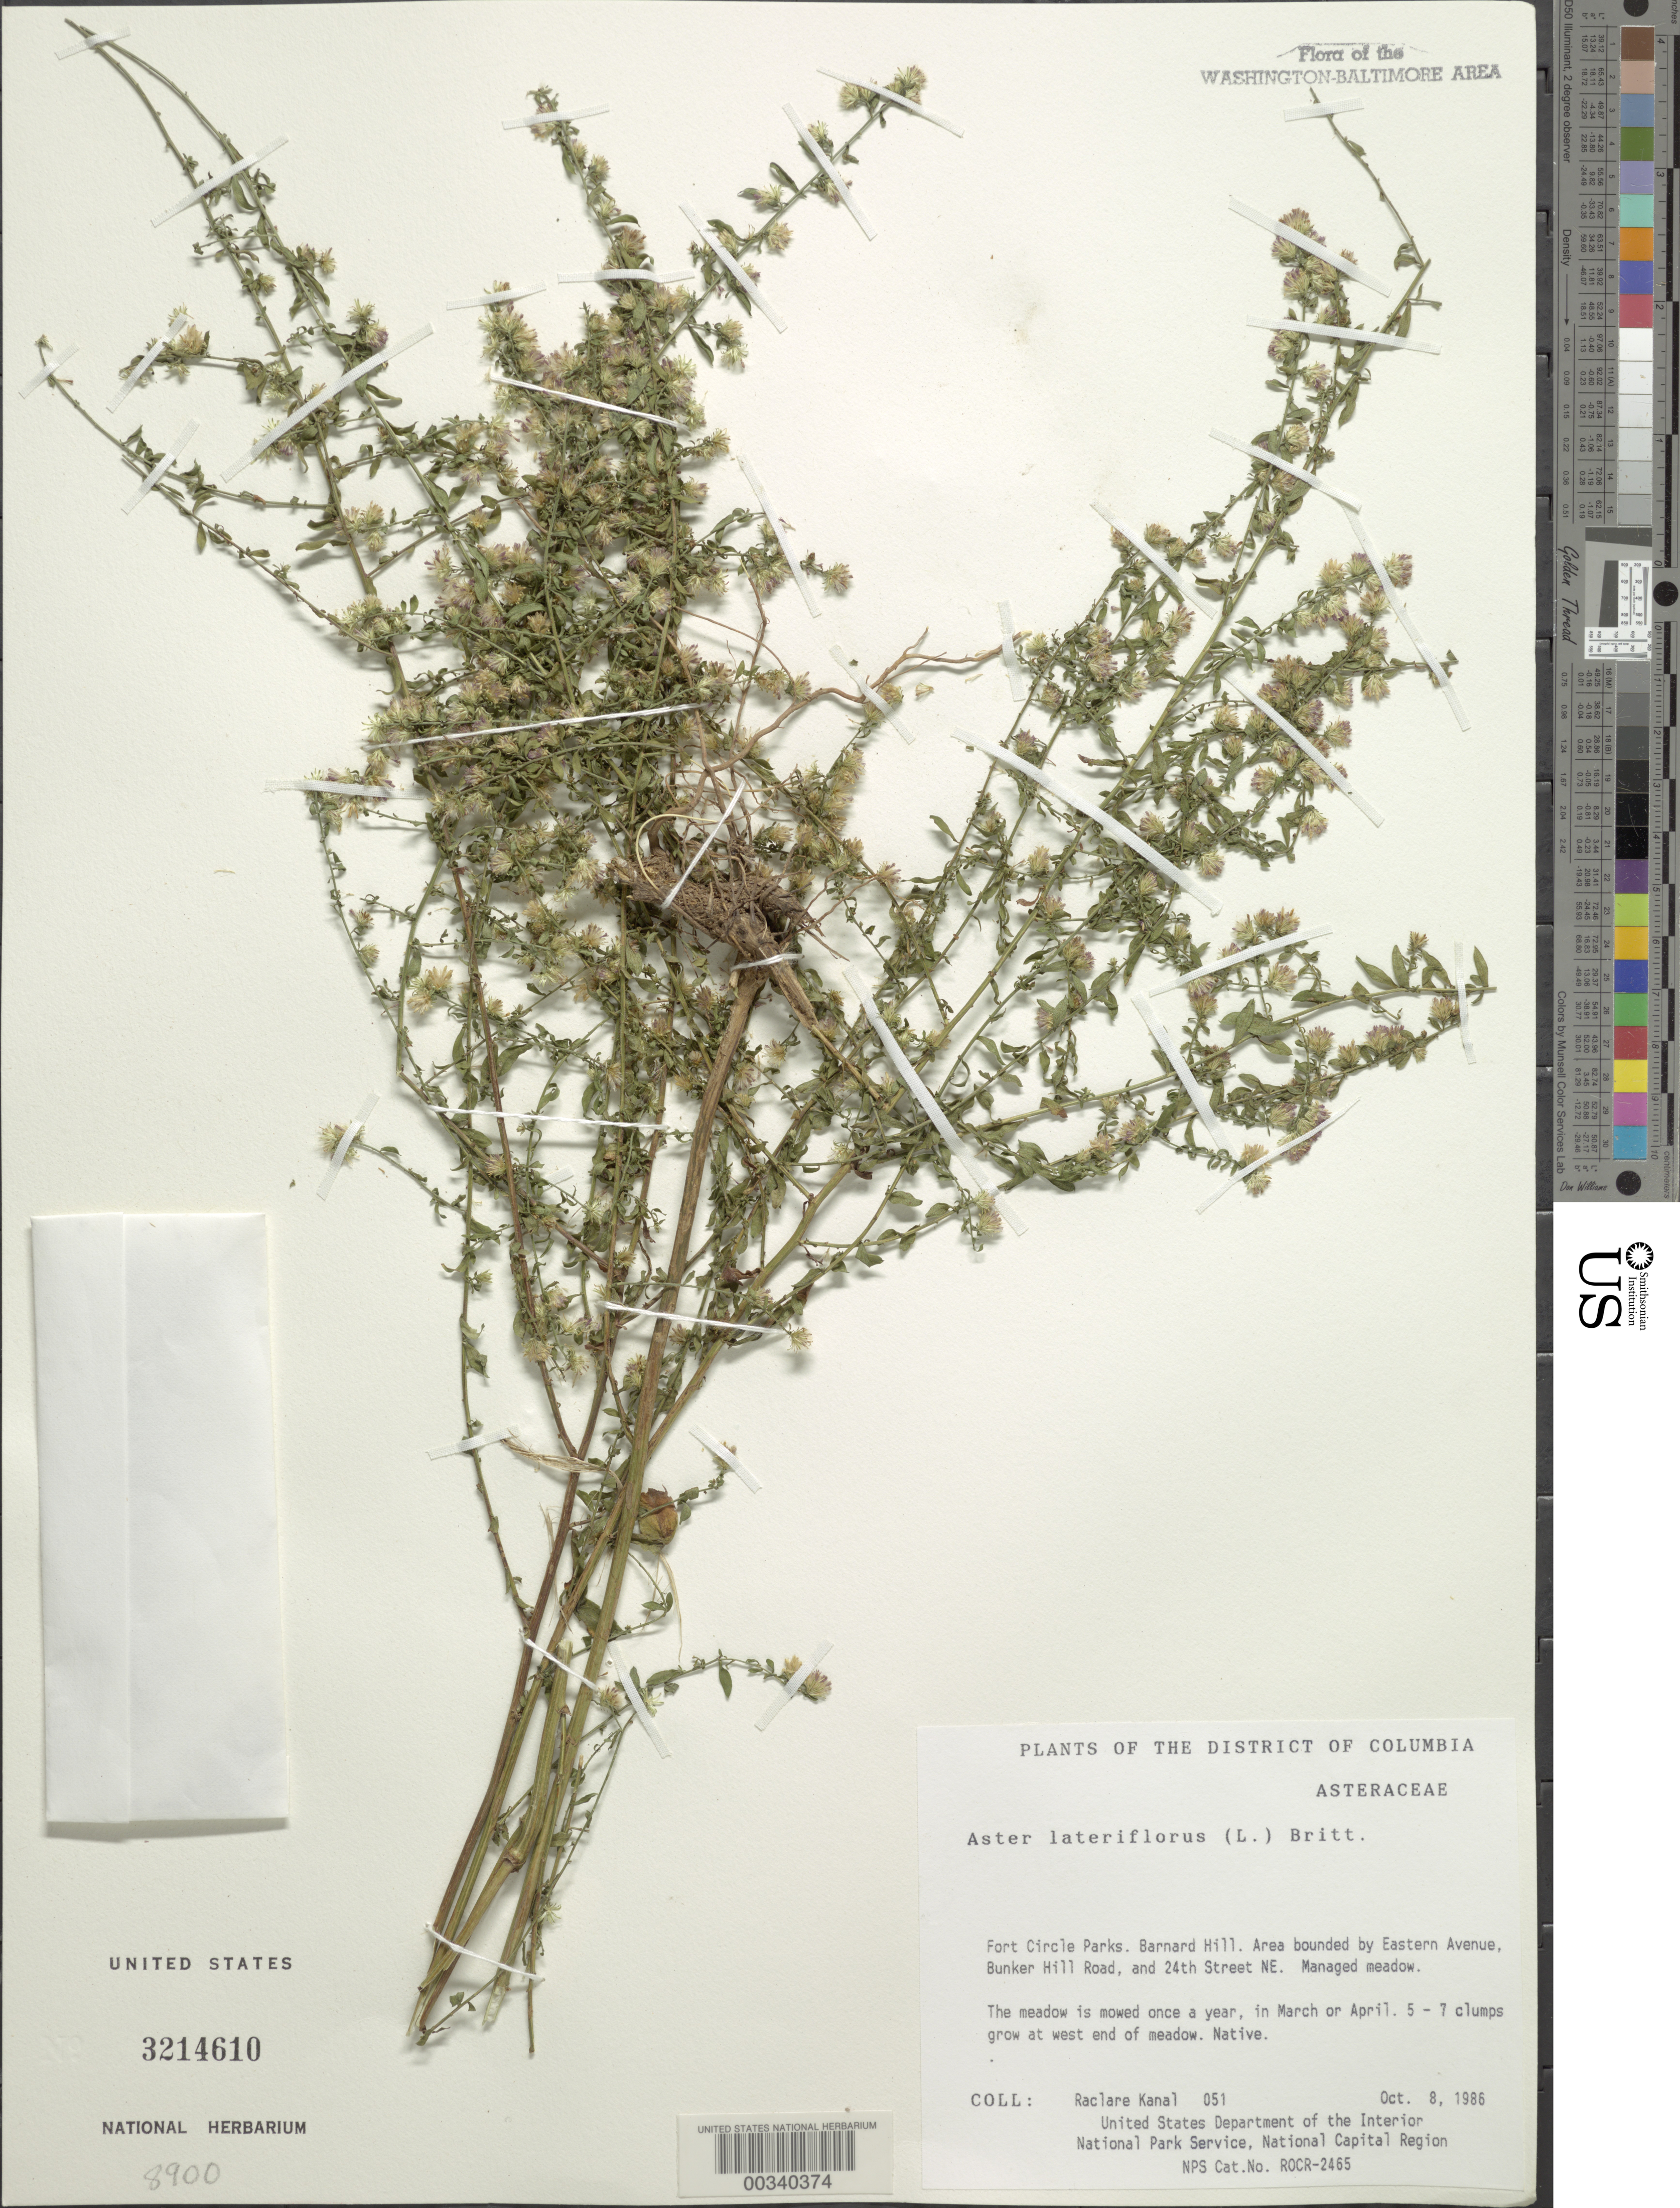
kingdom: Plantae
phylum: Tracheophyta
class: Magnoliopsida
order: Asterales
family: Asteraceae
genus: Symphyotrichum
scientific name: Symphyotrichum lateriflorum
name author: (L.) Á. Löve & D. Löve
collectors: R. Kanal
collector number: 051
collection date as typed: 08 Oct 1986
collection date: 1986-10-08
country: United States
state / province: District of Columbia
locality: Fort Circle Parks, Barnard Hill Park, Bounded by Eastern Ave, Bunker Hill Road and 24th St NE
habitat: Managed meadow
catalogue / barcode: US 3214610